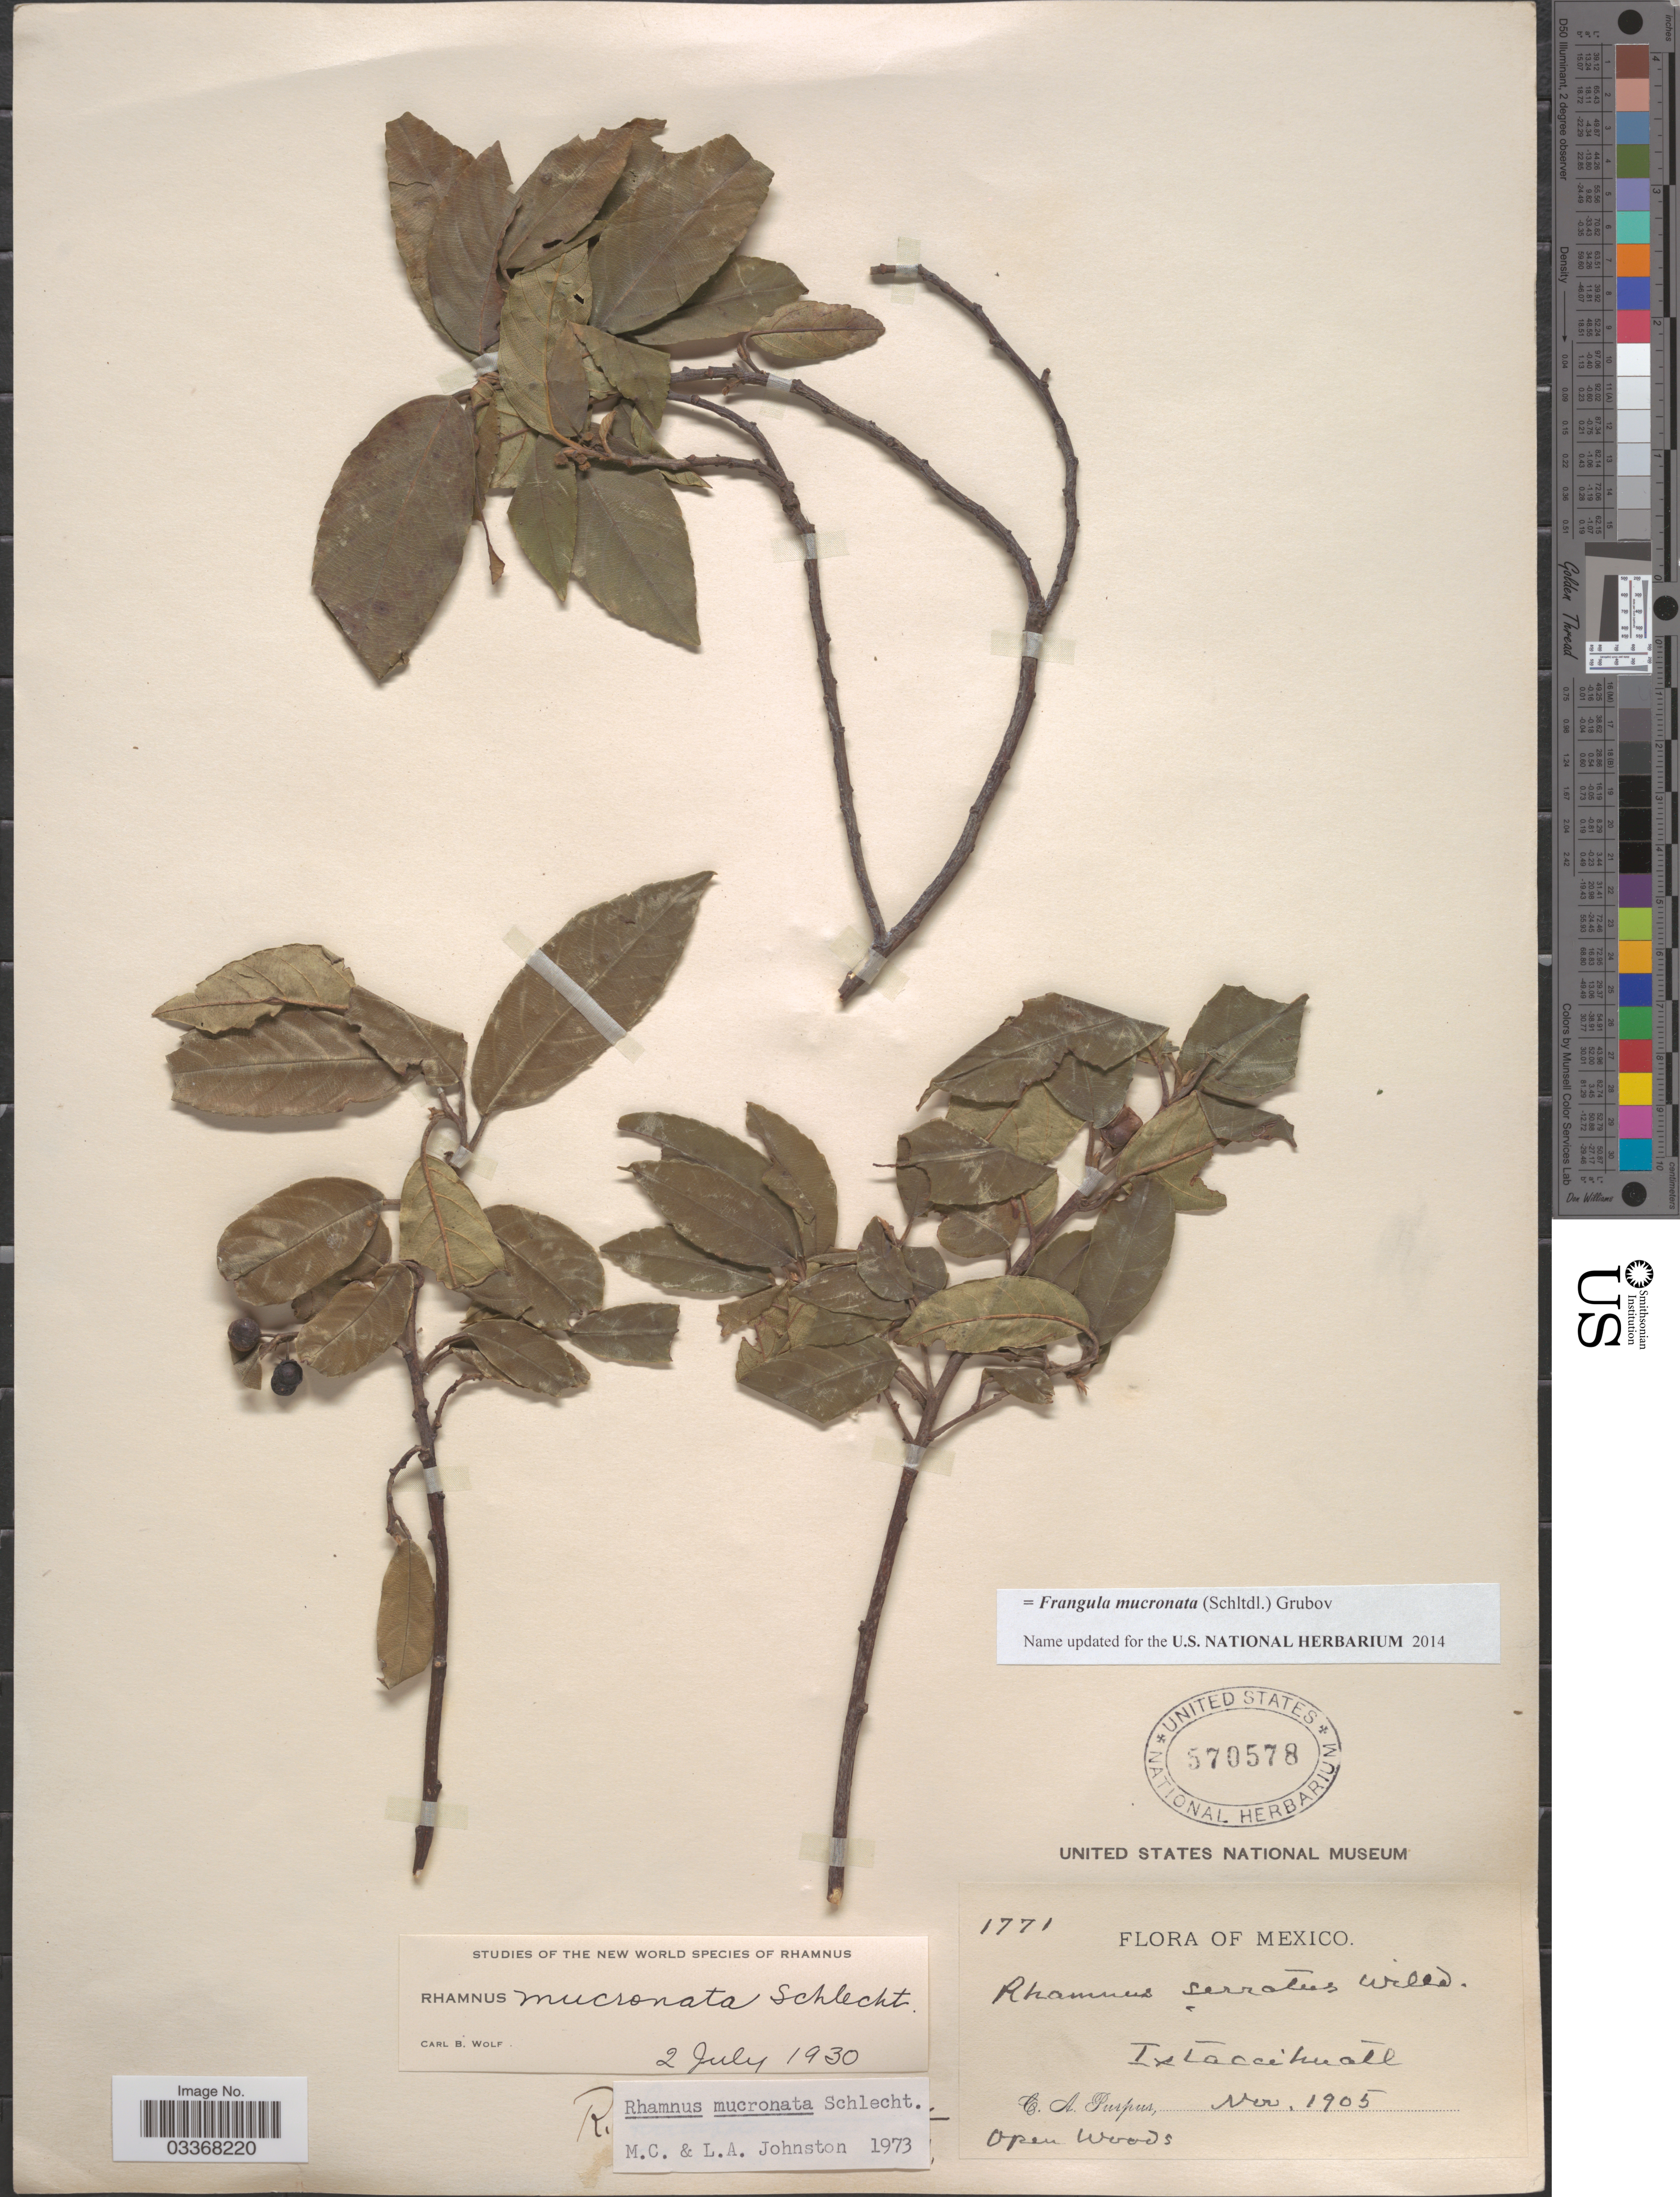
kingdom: Plantae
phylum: Tracheophyta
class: Magnoliopsida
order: Rosales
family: Rhamnaceae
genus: Frangula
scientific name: Frangula mucronata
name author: (Schltdl.) Grubov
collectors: C. A. Purpus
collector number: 1771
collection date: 1905-11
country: Mexico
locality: Ixtaccihuatl.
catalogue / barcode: US 570578